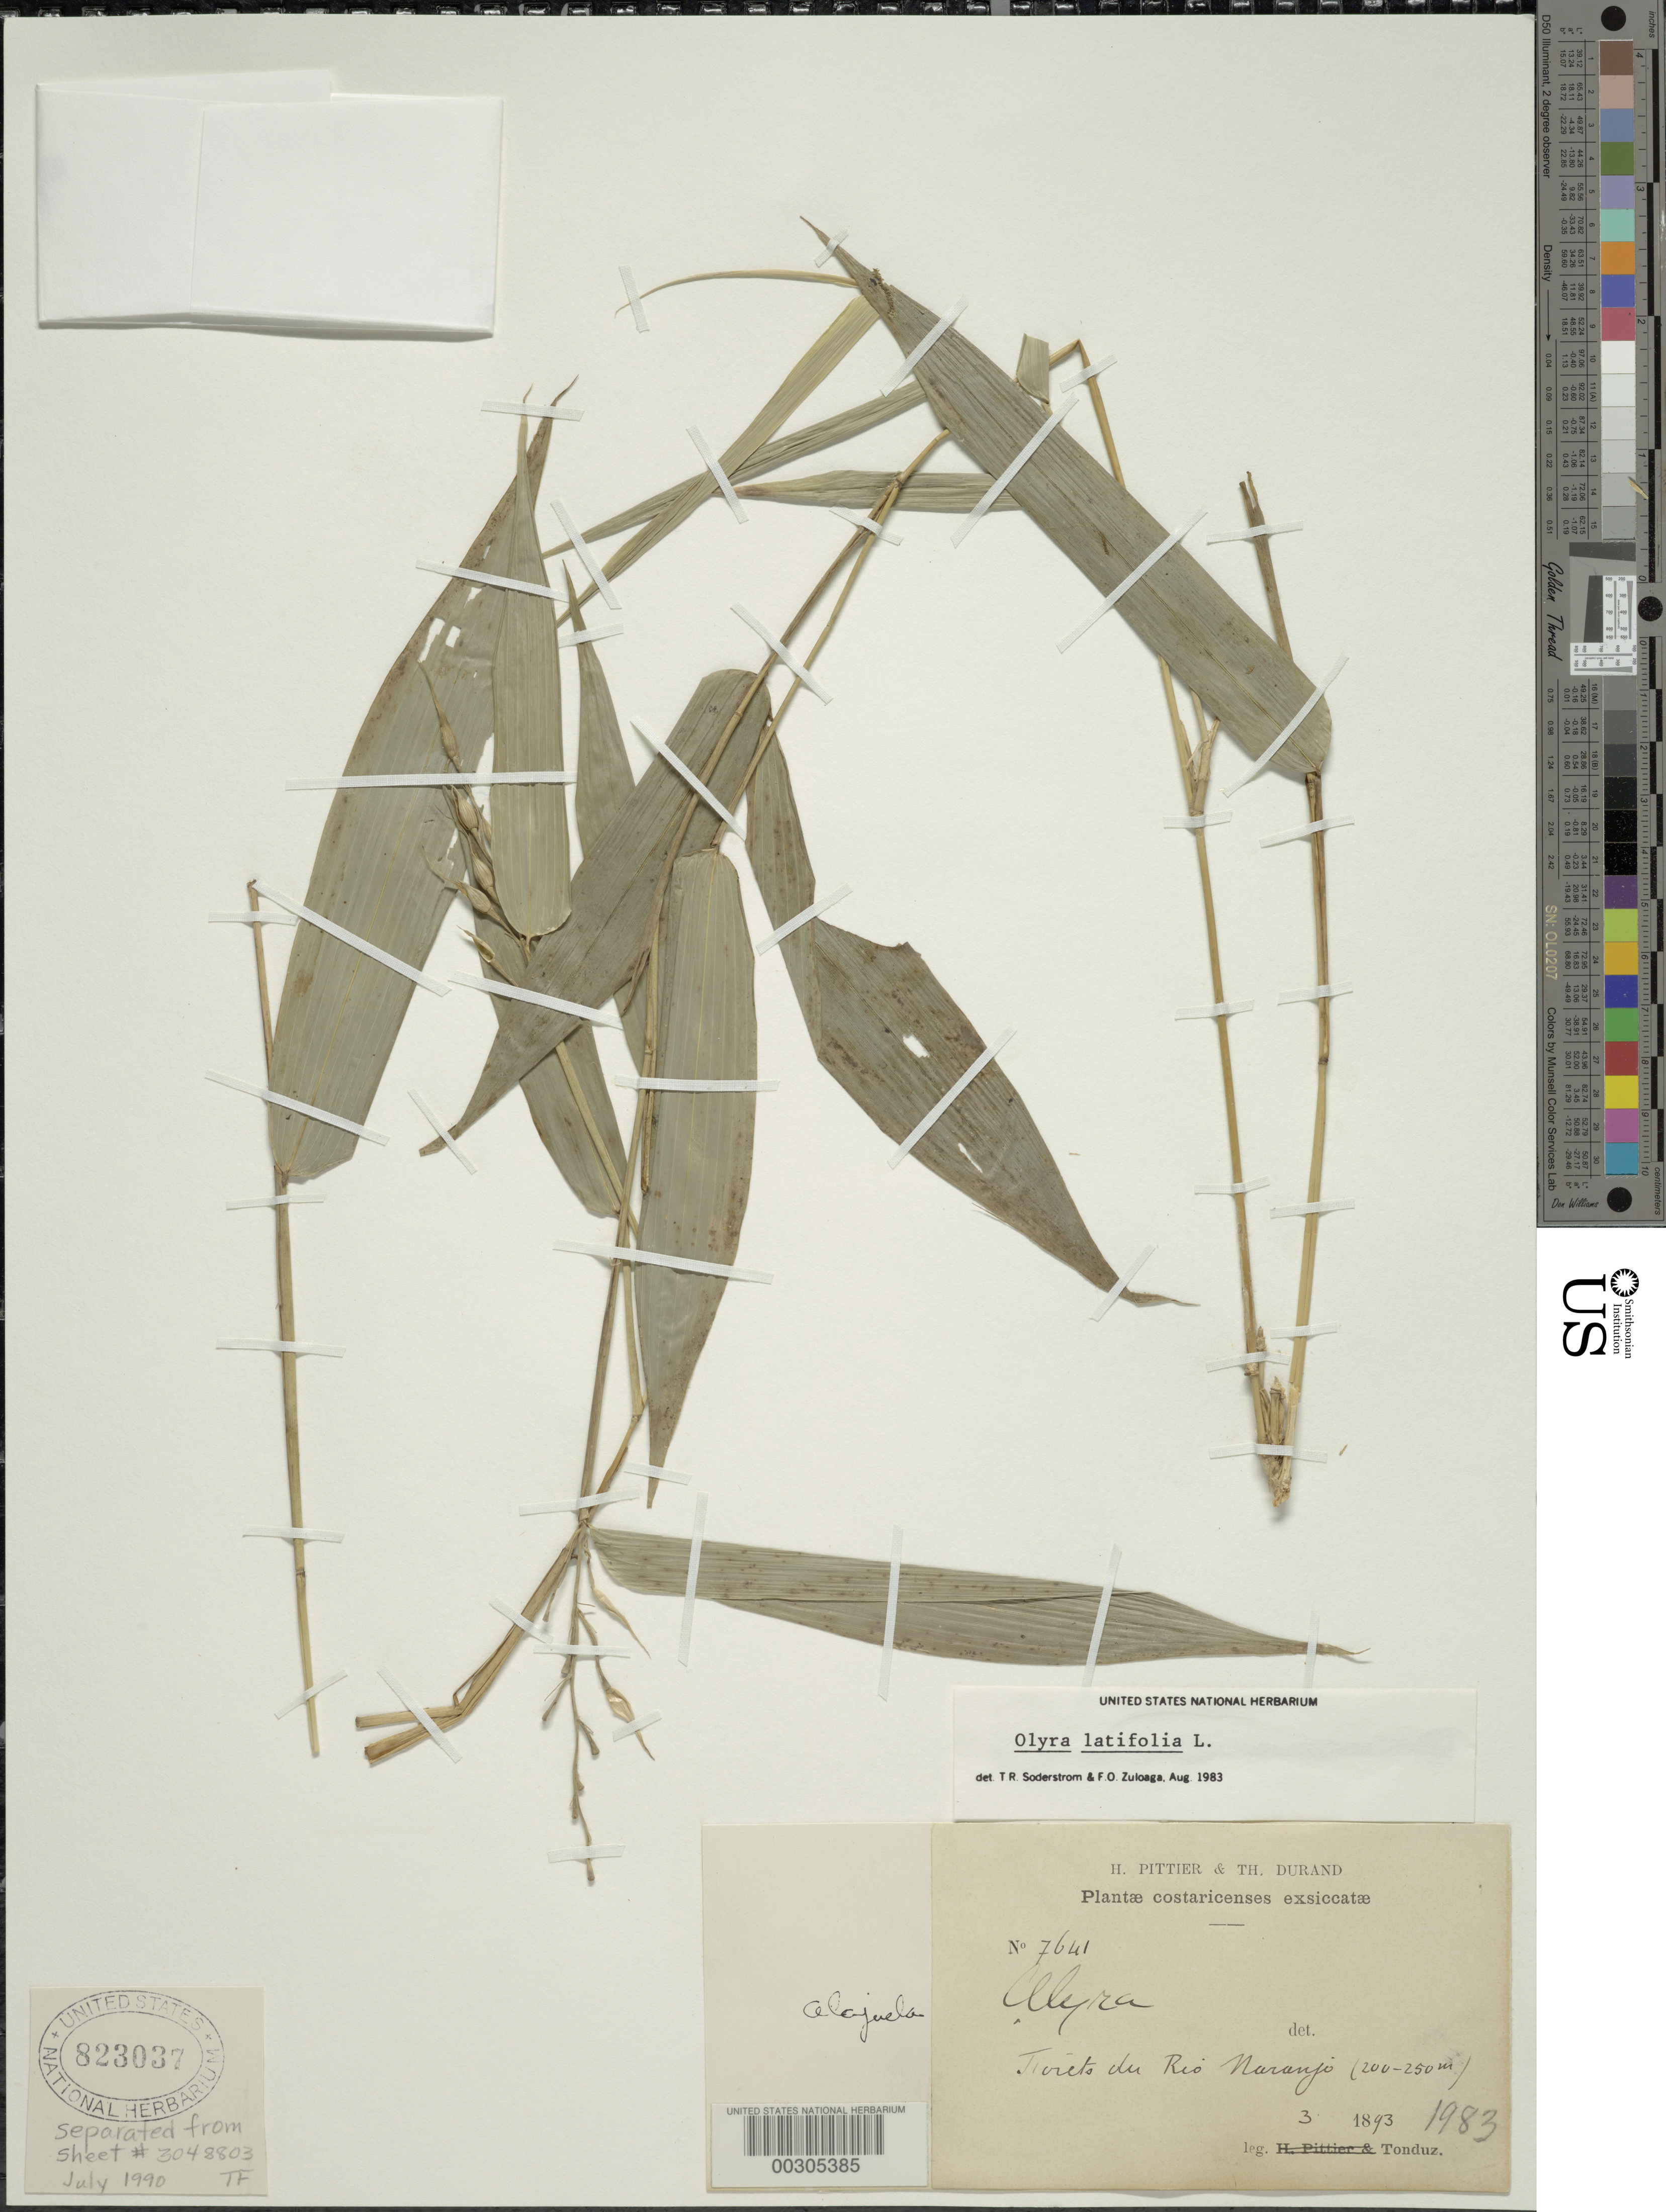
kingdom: Plantae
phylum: Tracheophyta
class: Liliopsida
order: Poales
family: Poaceae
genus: Olyra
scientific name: Olyra latifolia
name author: L.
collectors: A. Tonduz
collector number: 7641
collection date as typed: Mar 1893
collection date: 1893-03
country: Costa Rica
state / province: Alajuela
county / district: Naranjo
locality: Rio Naranjo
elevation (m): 200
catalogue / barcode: US 823037